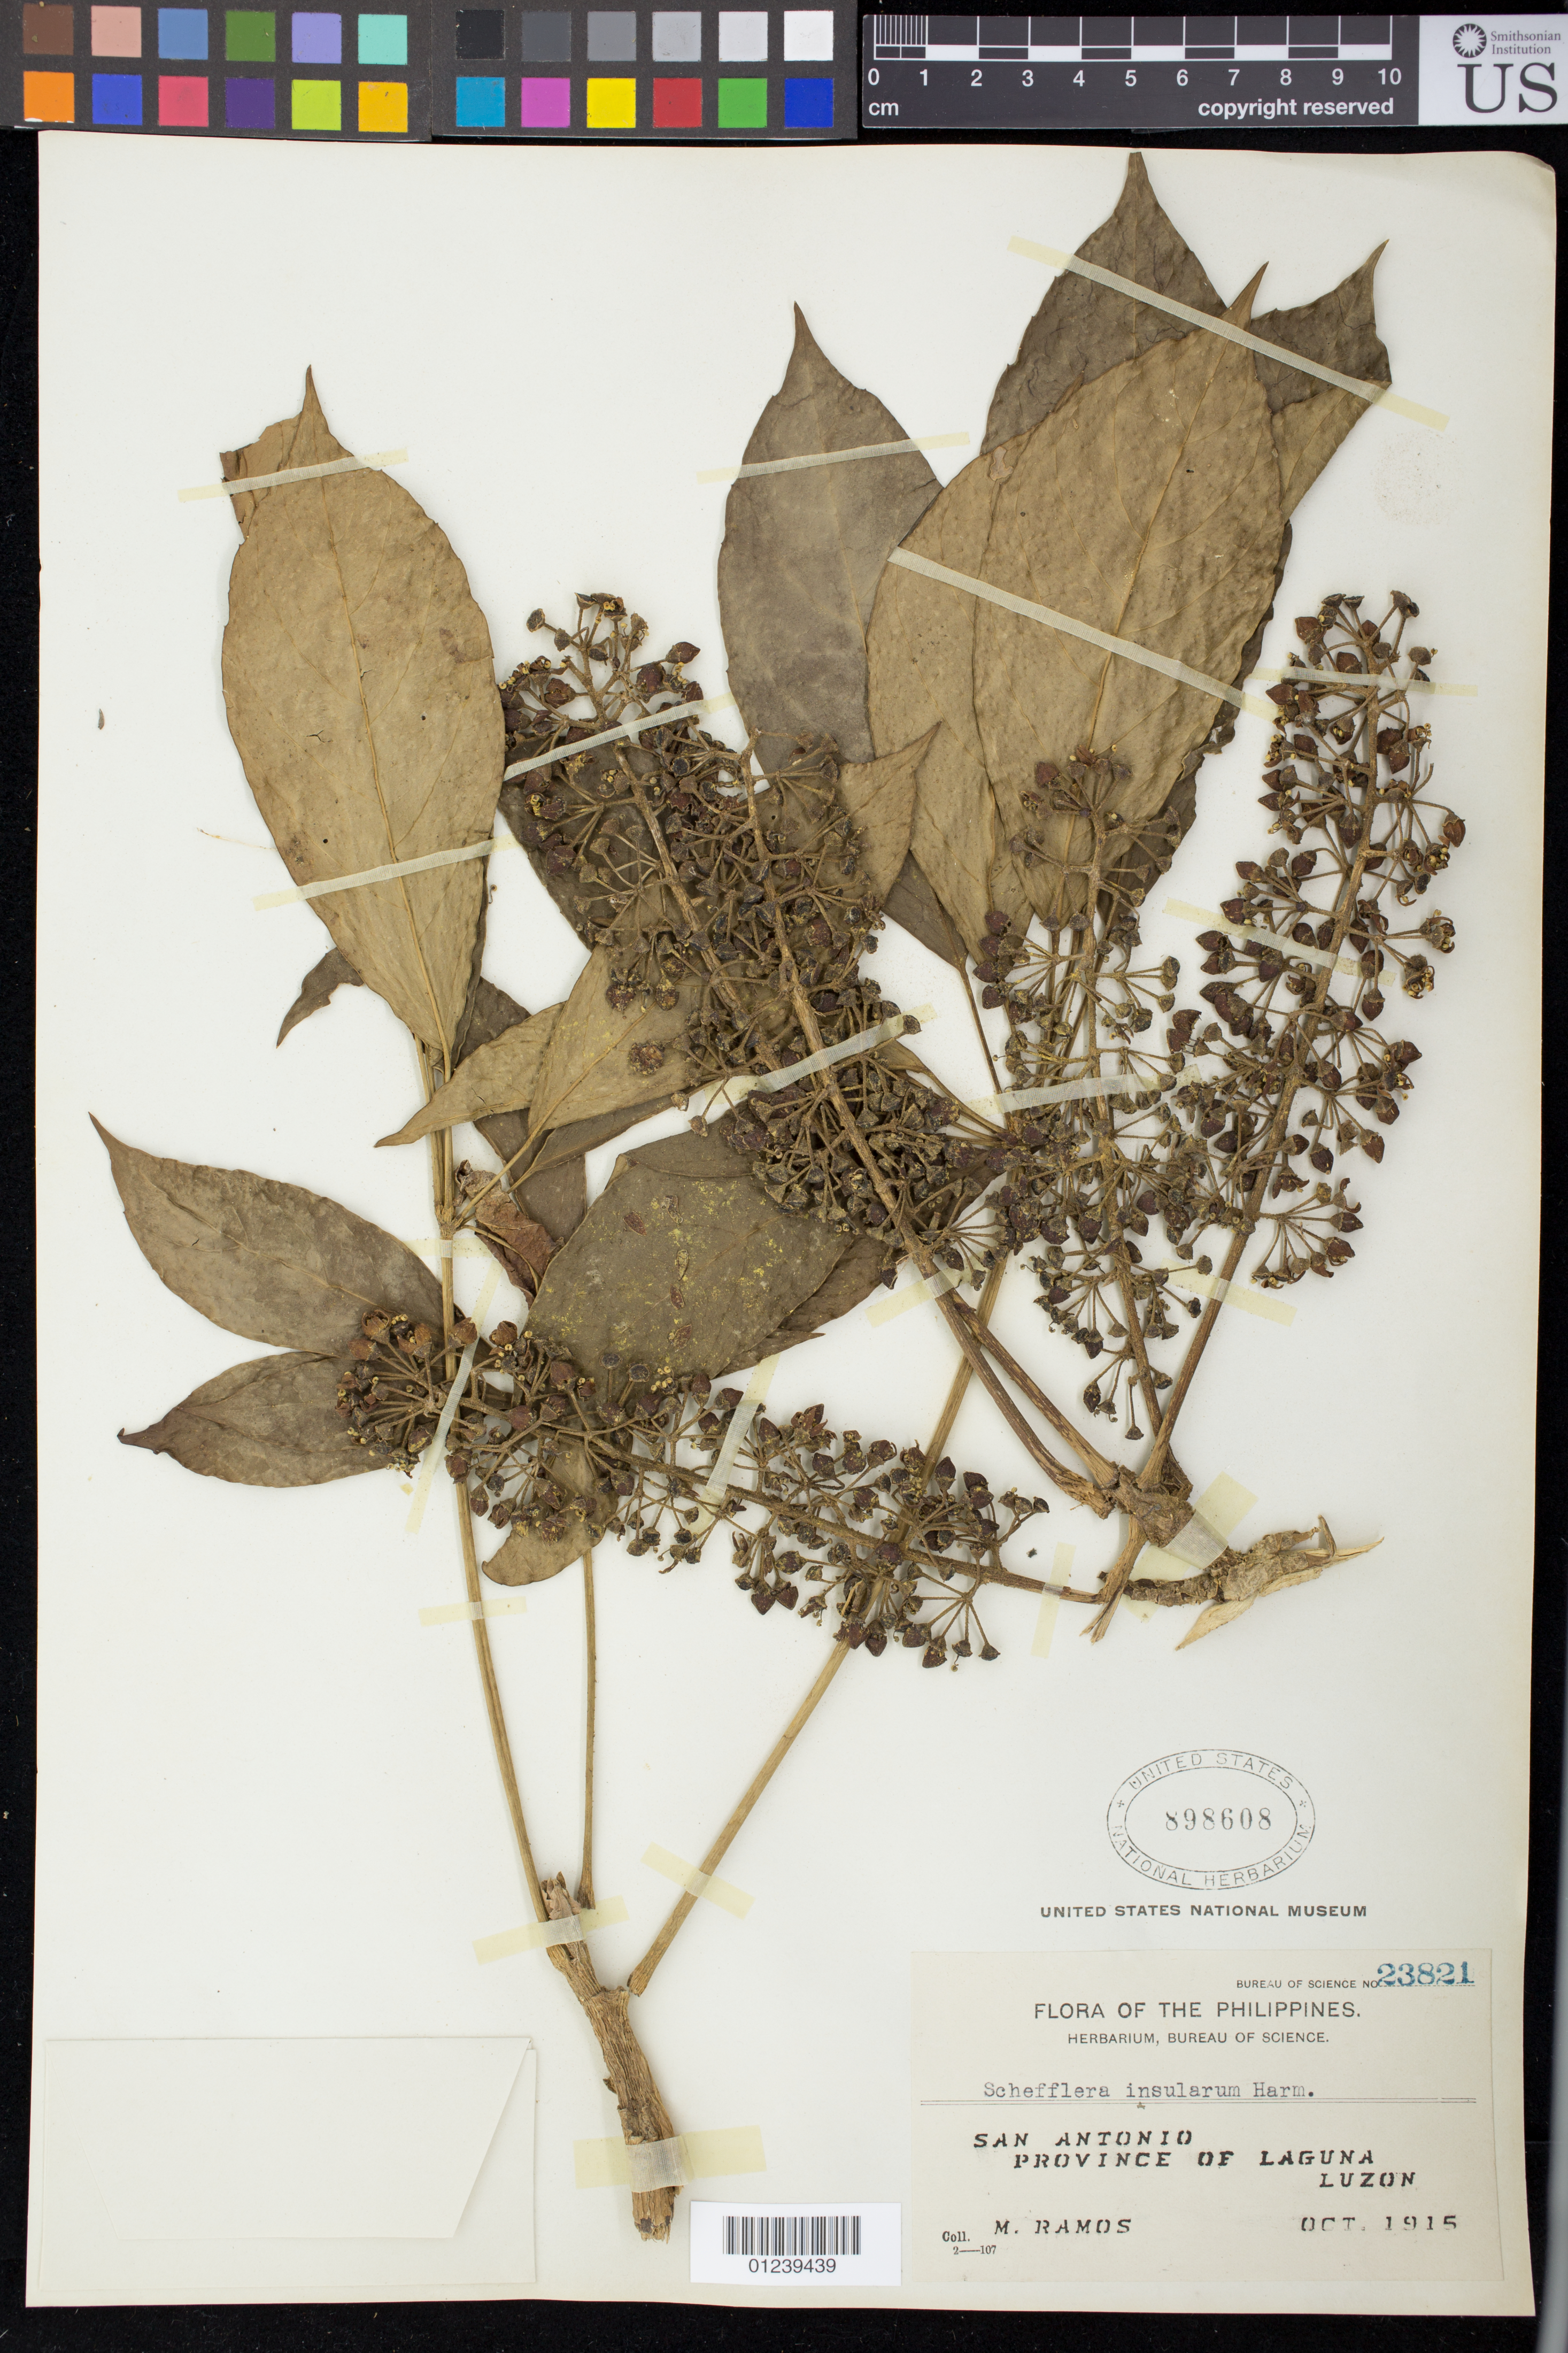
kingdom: Plantae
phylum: Tracheophyta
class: Magnoliopsida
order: Apiales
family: Araliaceae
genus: Schefflera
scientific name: Schefflera insularum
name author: (Seem.) Harms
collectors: M. Ramos & M. Ramos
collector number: Bur. Sci. 23821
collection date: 1915-10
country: Philippines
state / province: Calabarzon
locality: San Antonio, Province of Laguna, Luzon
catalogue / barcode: US 898608